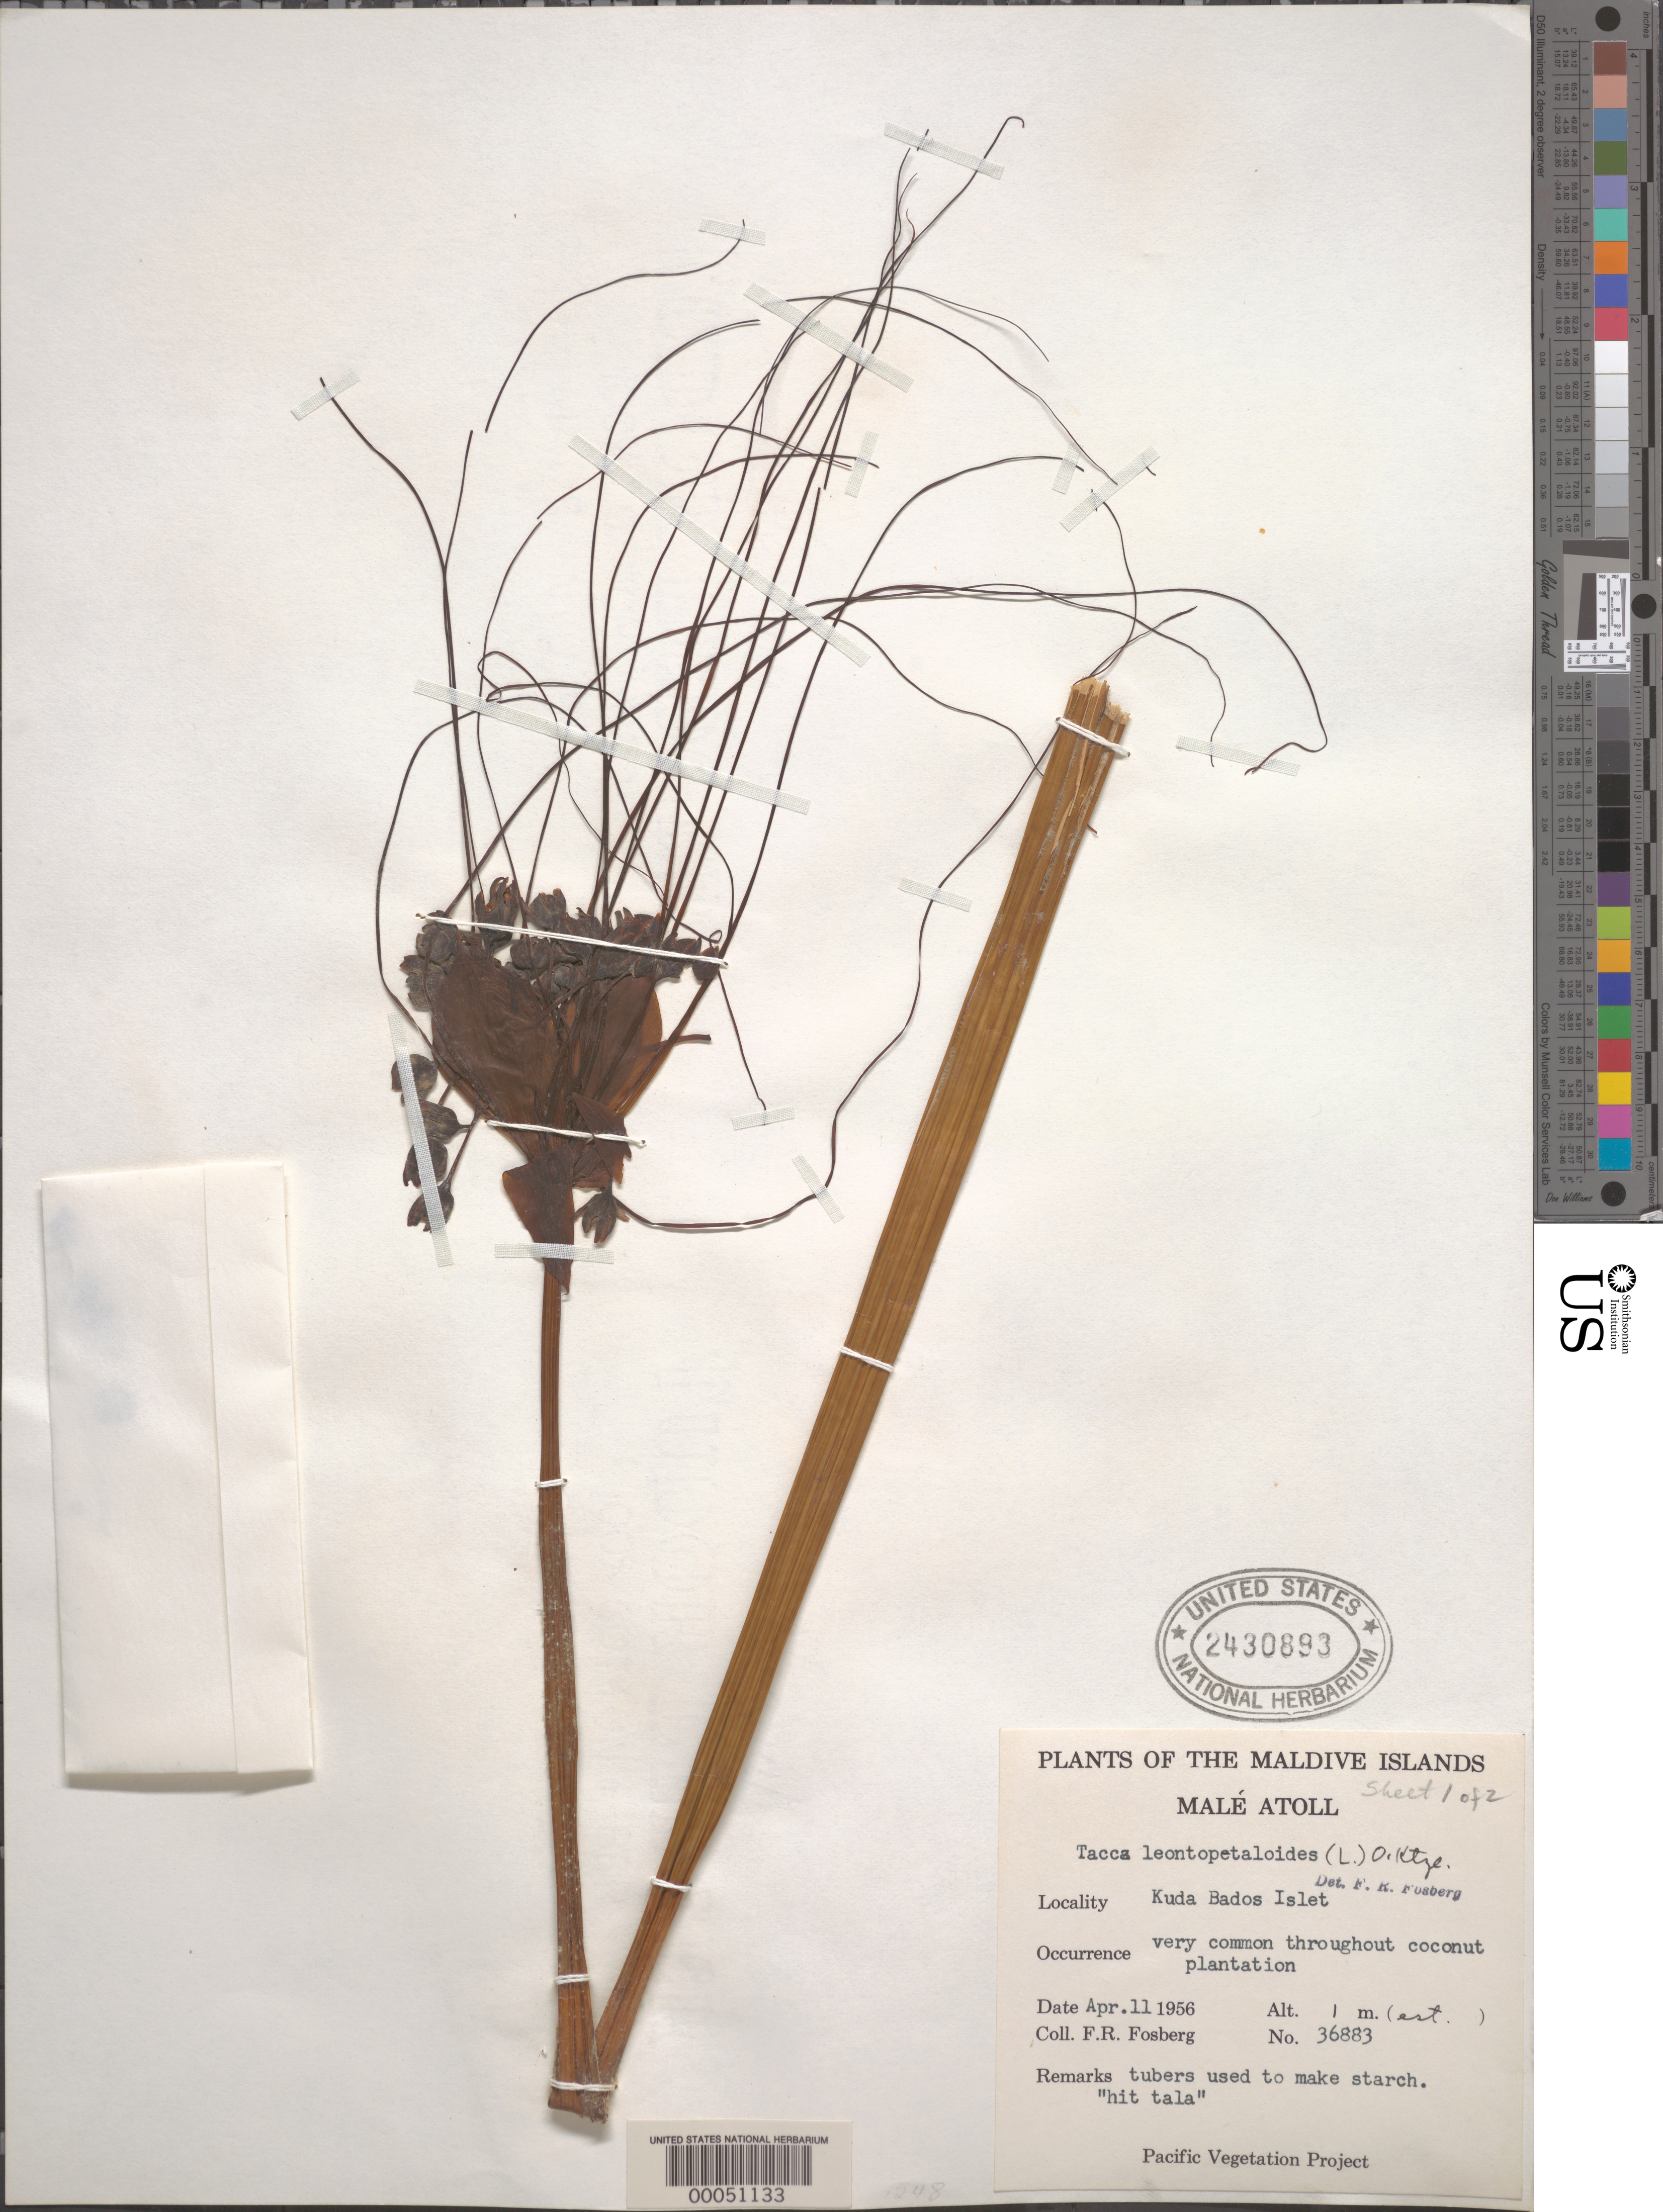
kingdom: Plantae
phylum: Tracheophyta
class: Liliopsida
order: Dioscoreales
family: Dioscoreaceae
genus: Tacca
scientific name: Tacca leontopetaloides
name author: (L.) Kuntze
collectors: F. R. Fosberg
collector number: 36883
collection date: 1956-04-11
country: Maldive Islands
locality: Malé Atoll. Kuda Bados Islet.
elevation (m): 1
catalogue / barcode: US 2430893